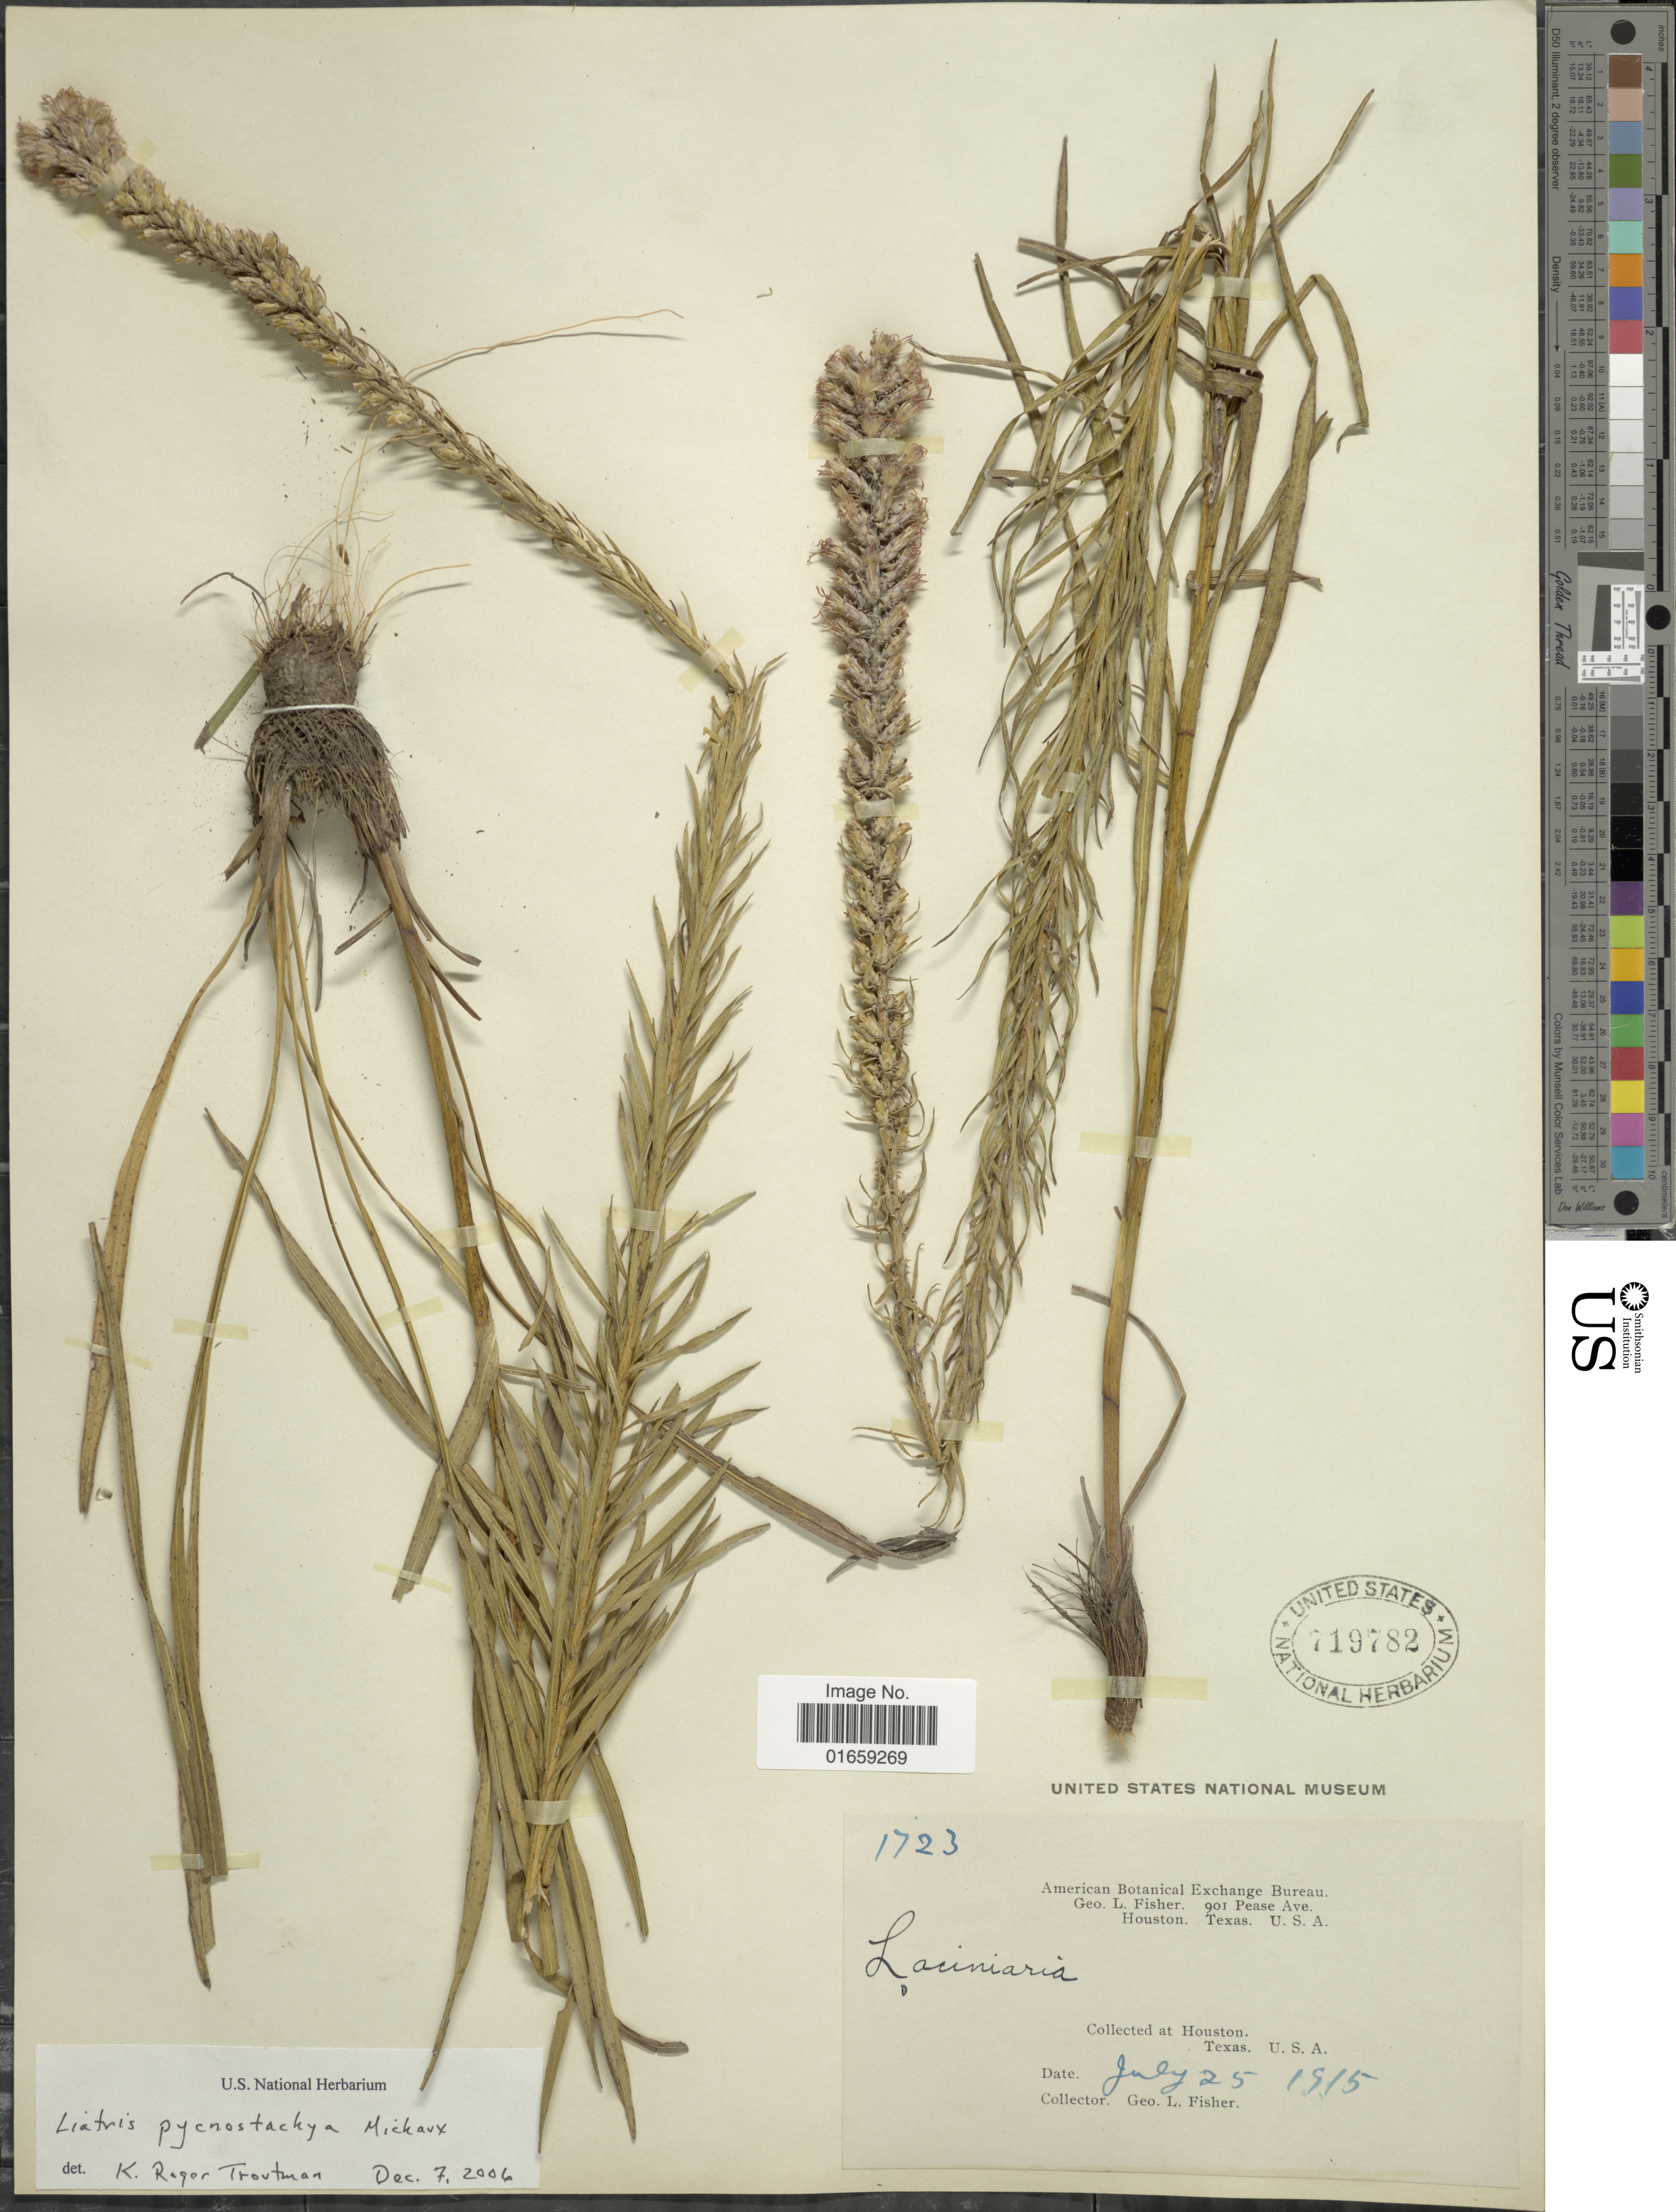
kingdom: Plantae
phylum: Tracheophyta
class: Magnoliopsida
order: Asterales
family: Asteraceae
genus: Liatris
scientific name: Liatris pycnostachya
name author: Michx.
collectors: G. L. Fisher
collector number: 1723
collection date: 1915-07-25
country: United States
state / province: Texas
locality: Houston, Texas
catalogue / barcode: US 719782